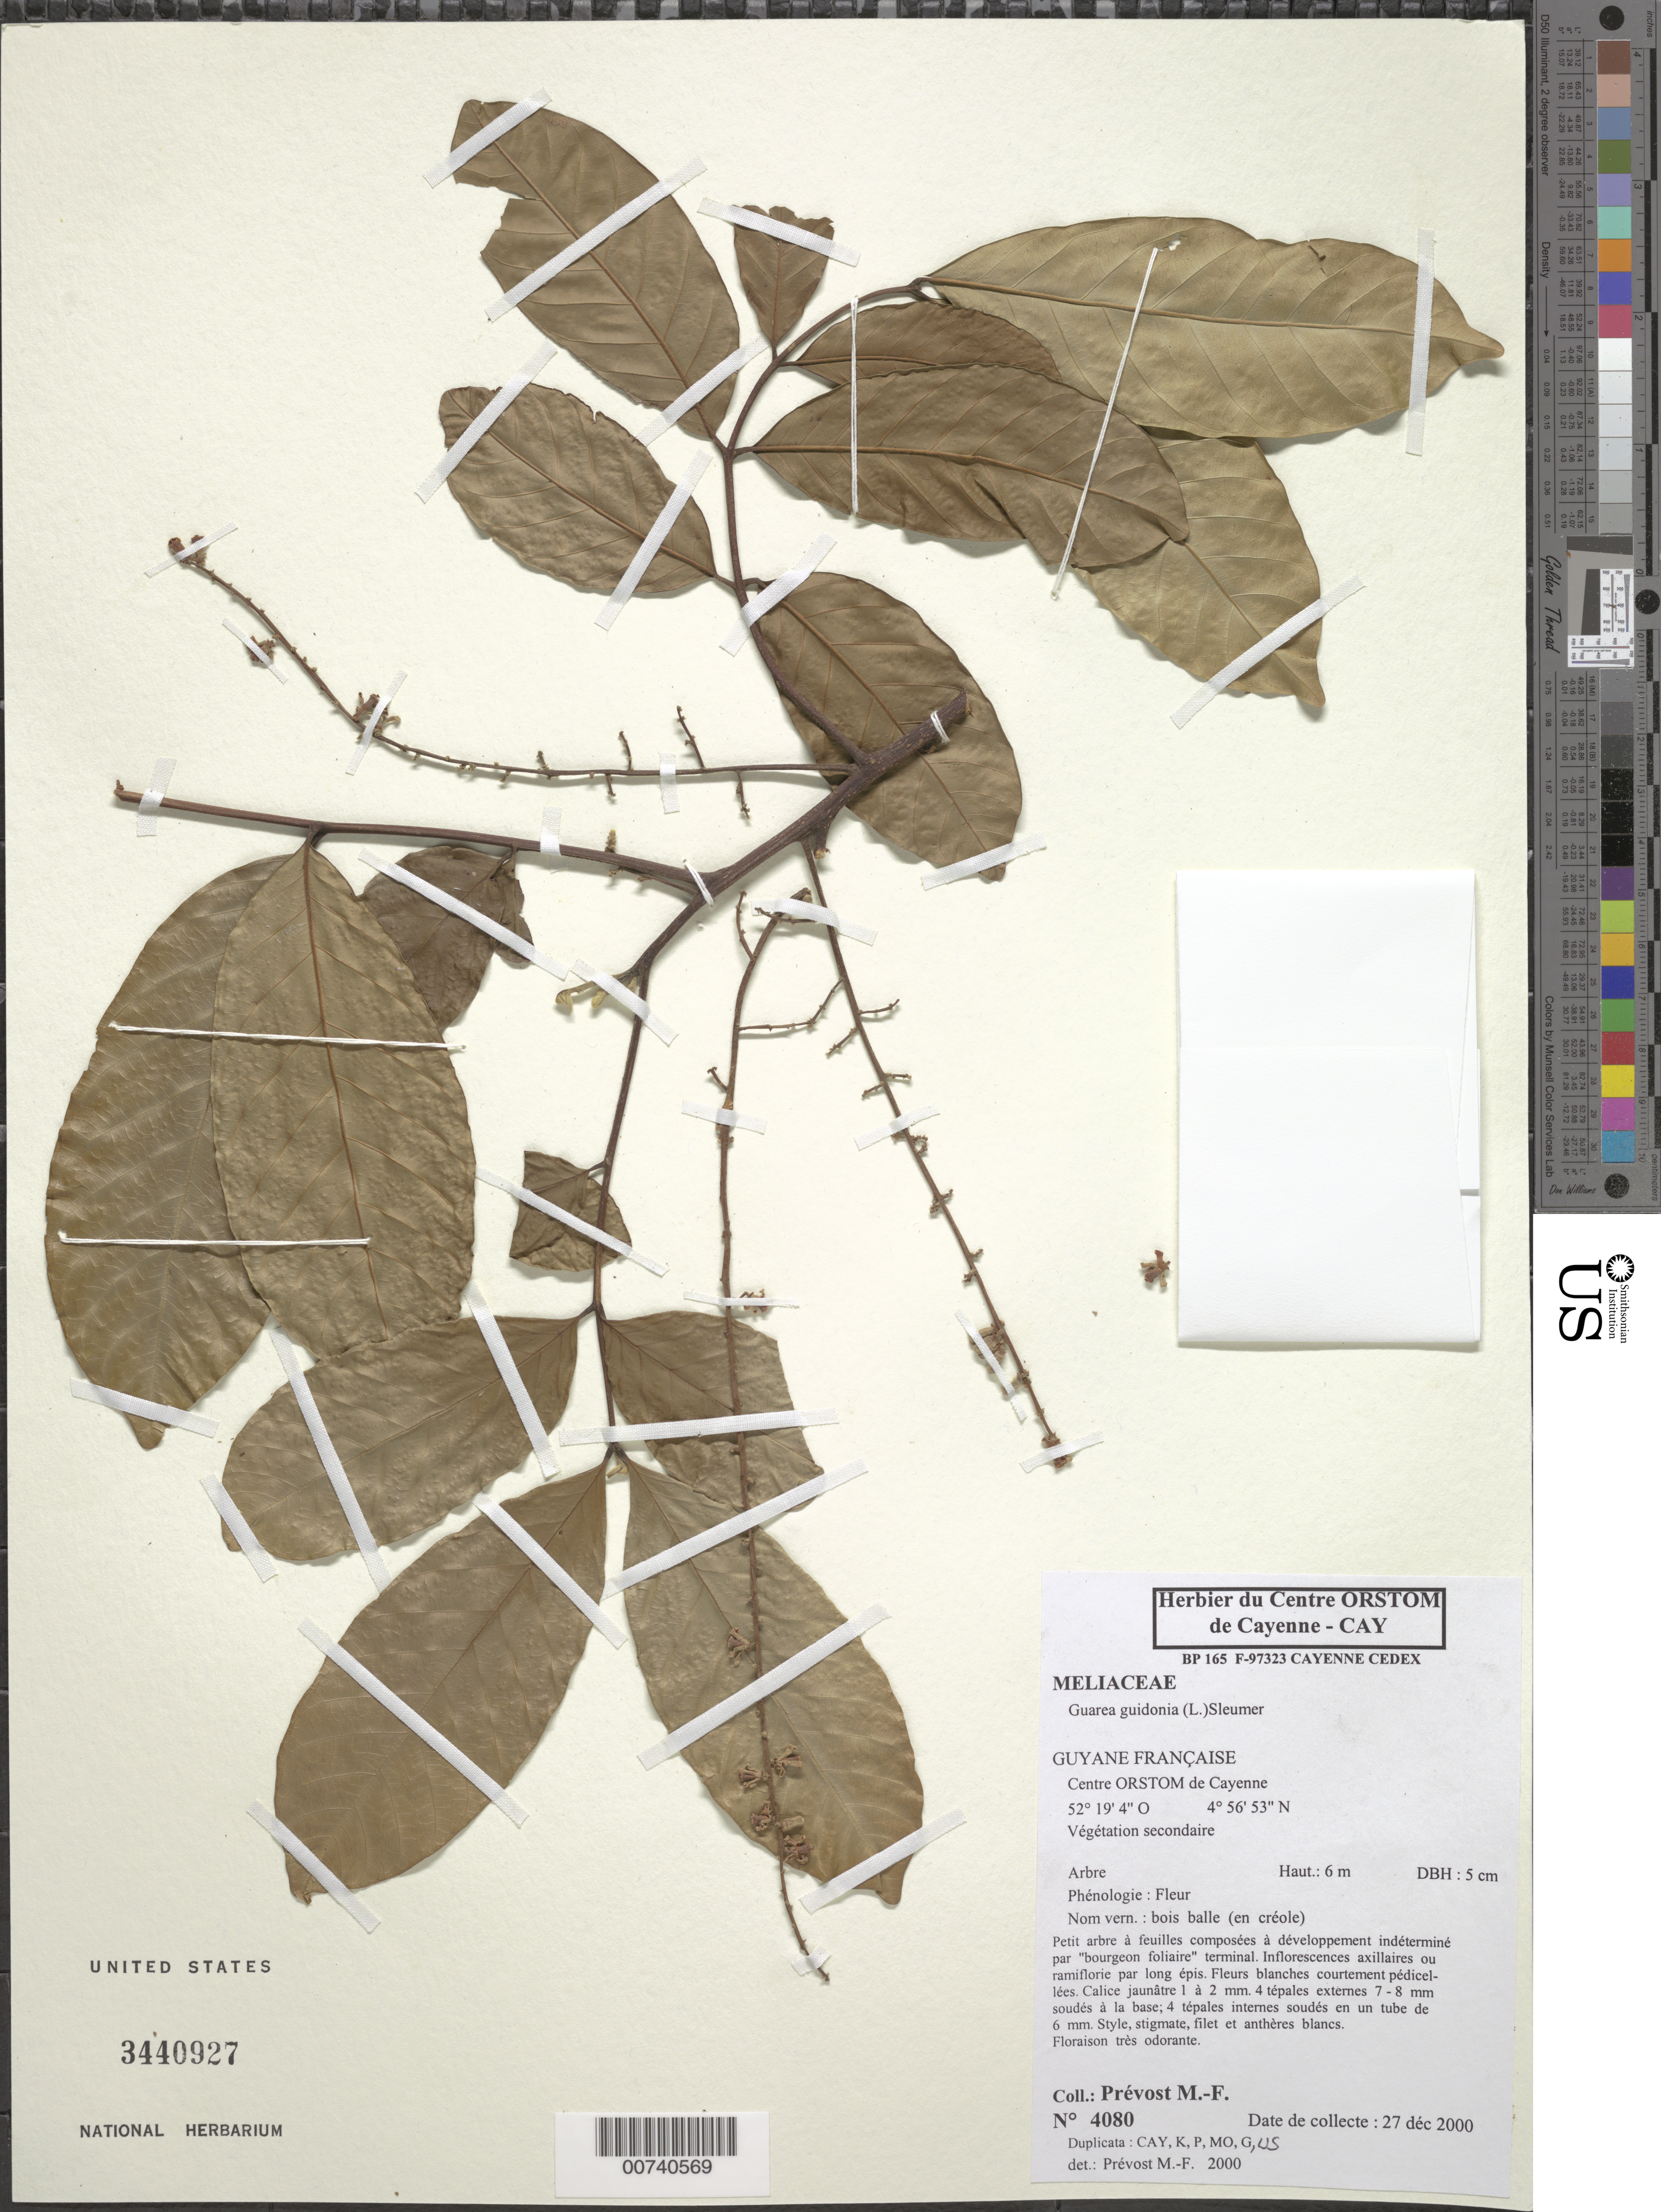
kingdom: Plantae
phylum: Tracheophyta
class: Magnoliopsida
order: Sapindales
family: Meliaceae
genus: Guarea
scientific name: Guarea guidonia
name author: (L.) Sleumer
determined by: Prévost, M.-F.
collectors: M.-F. Prévost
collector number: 4080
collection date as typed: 27-Dec-00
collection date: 2000-12-27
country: French Guiana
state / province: Cayenne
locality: Centre ORSTOM de Cayenne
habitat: Secondary vegetation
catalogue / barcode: US 3440927